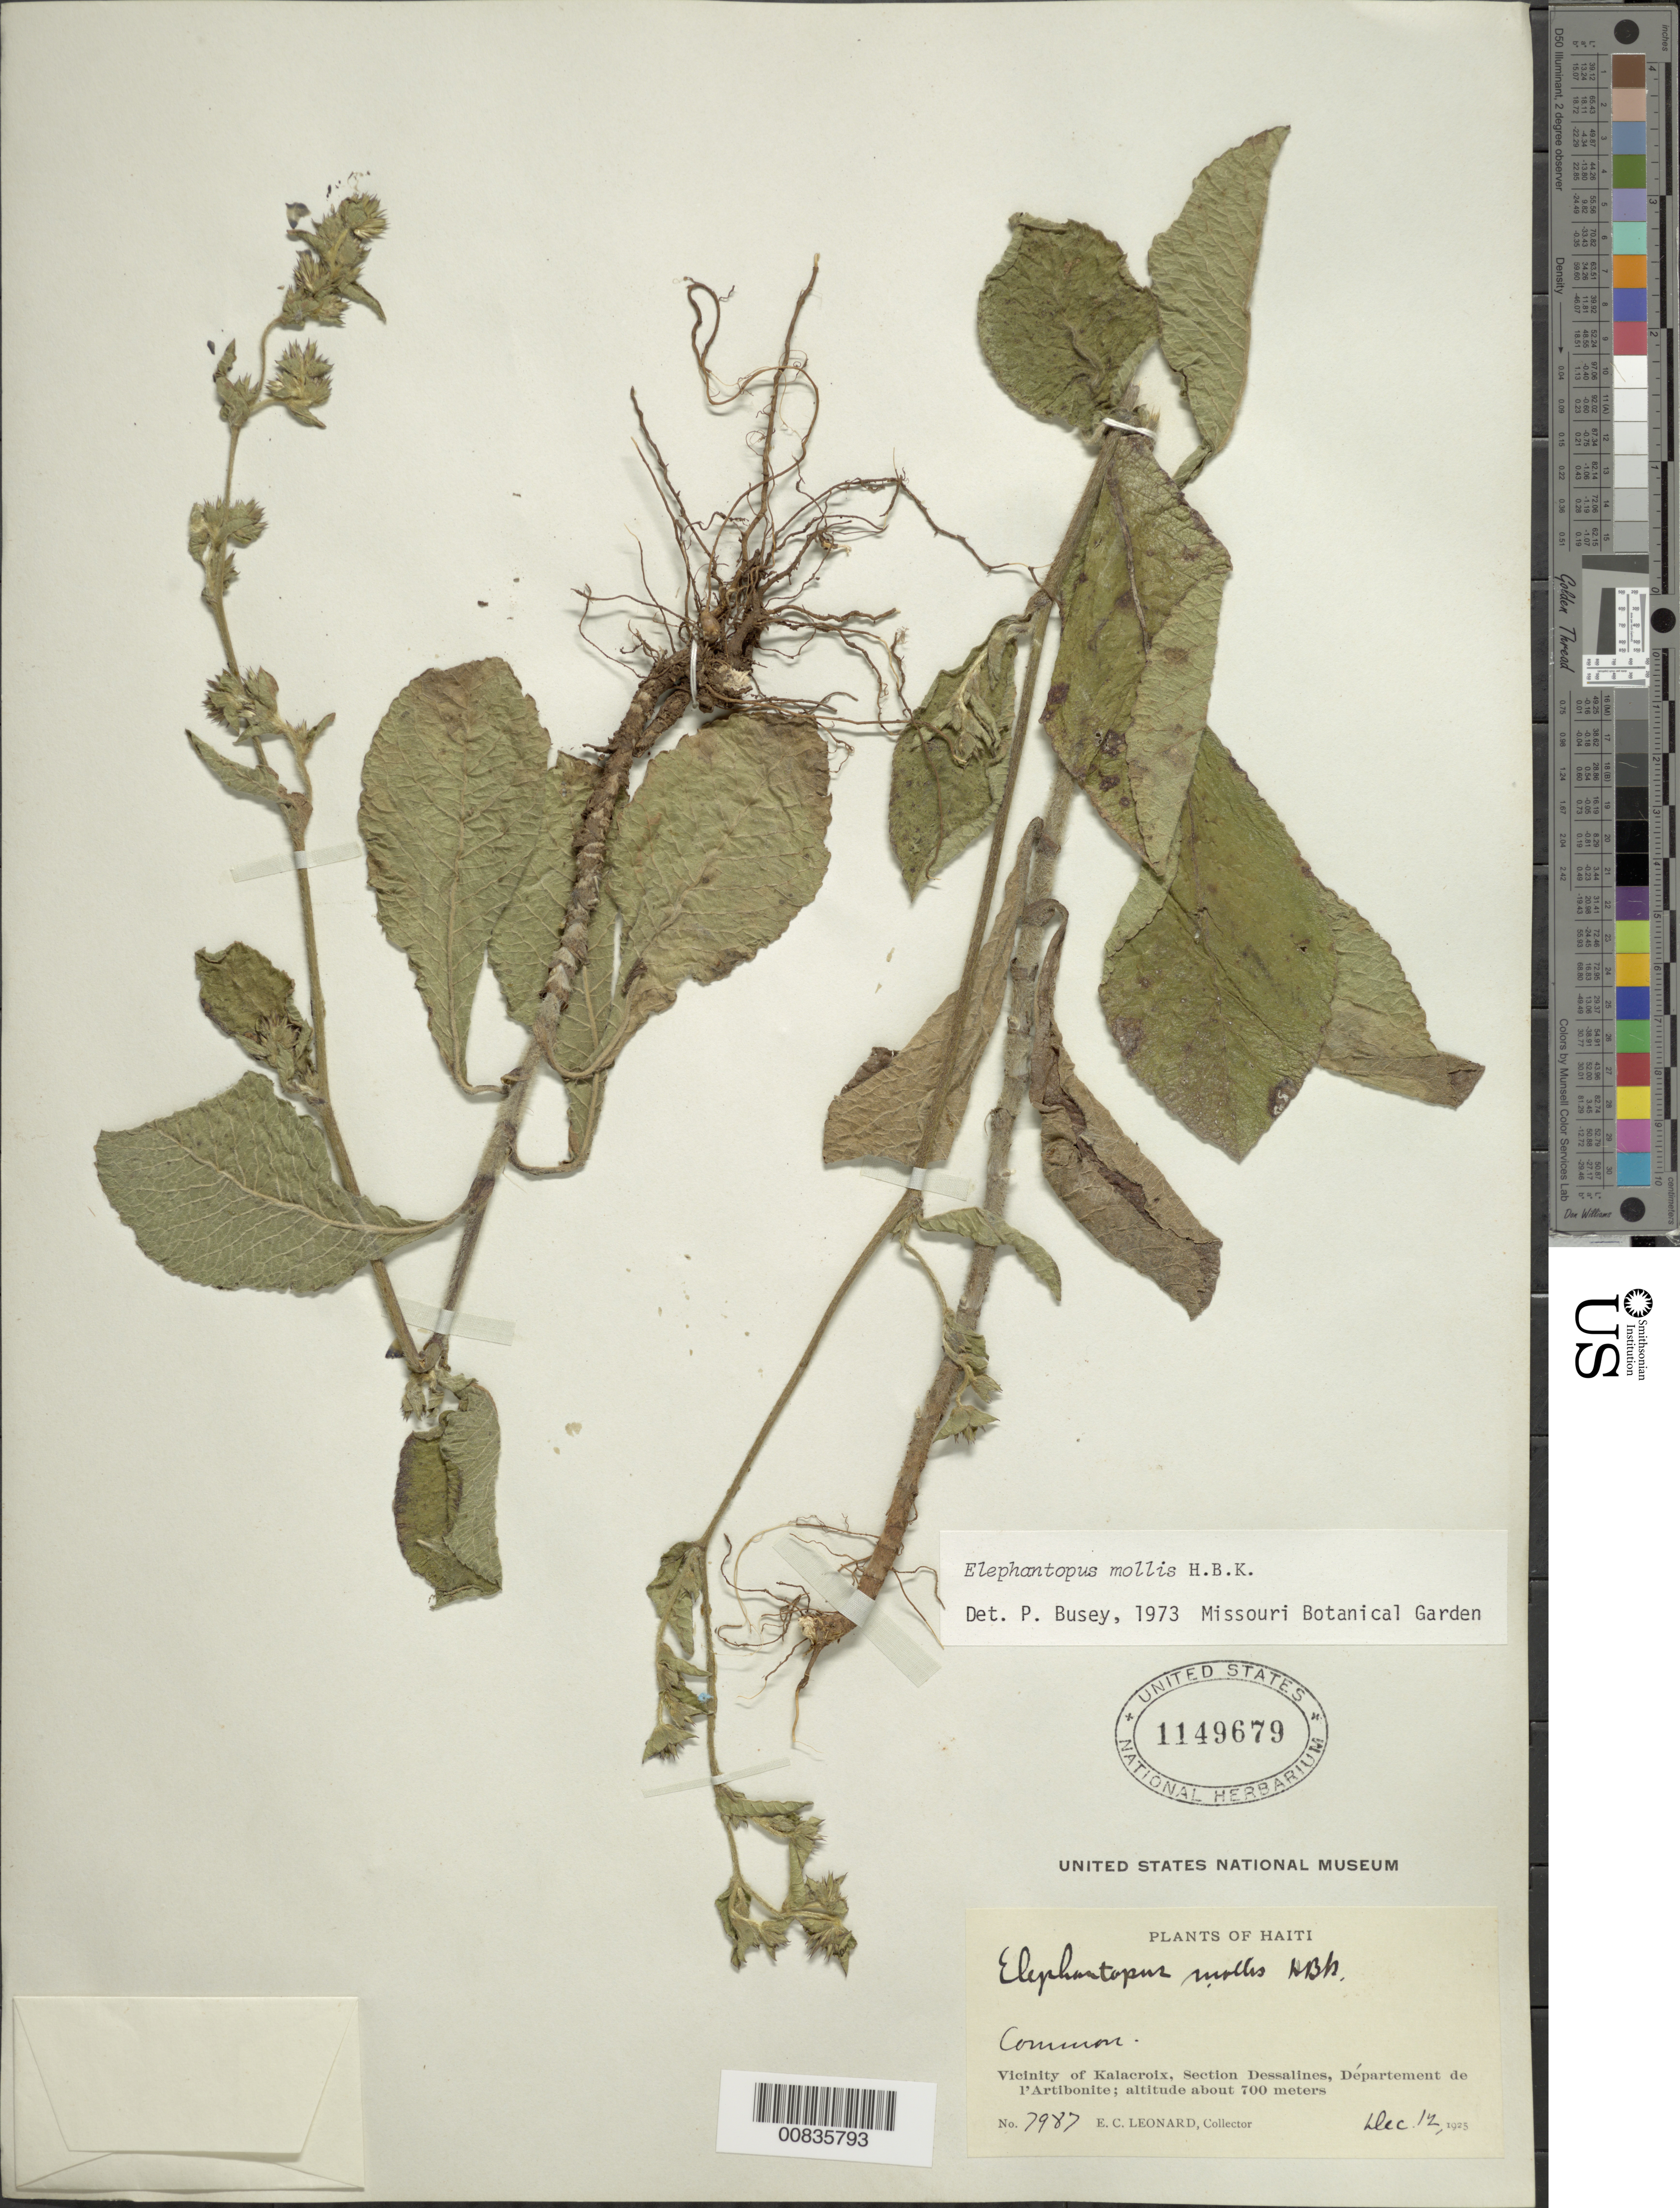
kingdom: Plantae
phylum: Tracheophyta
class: Magnoliopsida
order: Asterales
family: Asteraceae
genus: Elephantopus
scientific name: Elephantopus mollis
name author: Kunth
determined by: Busey, P.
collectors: E. C. Leonard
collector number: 7987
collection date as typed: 12 Dec 1925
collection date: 1925-12-12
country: Haiti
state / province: Artibonite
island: Hispaniola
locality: Vicinity of Kalacroix, Section Dessalines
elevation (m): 700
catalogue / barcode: US 1149679